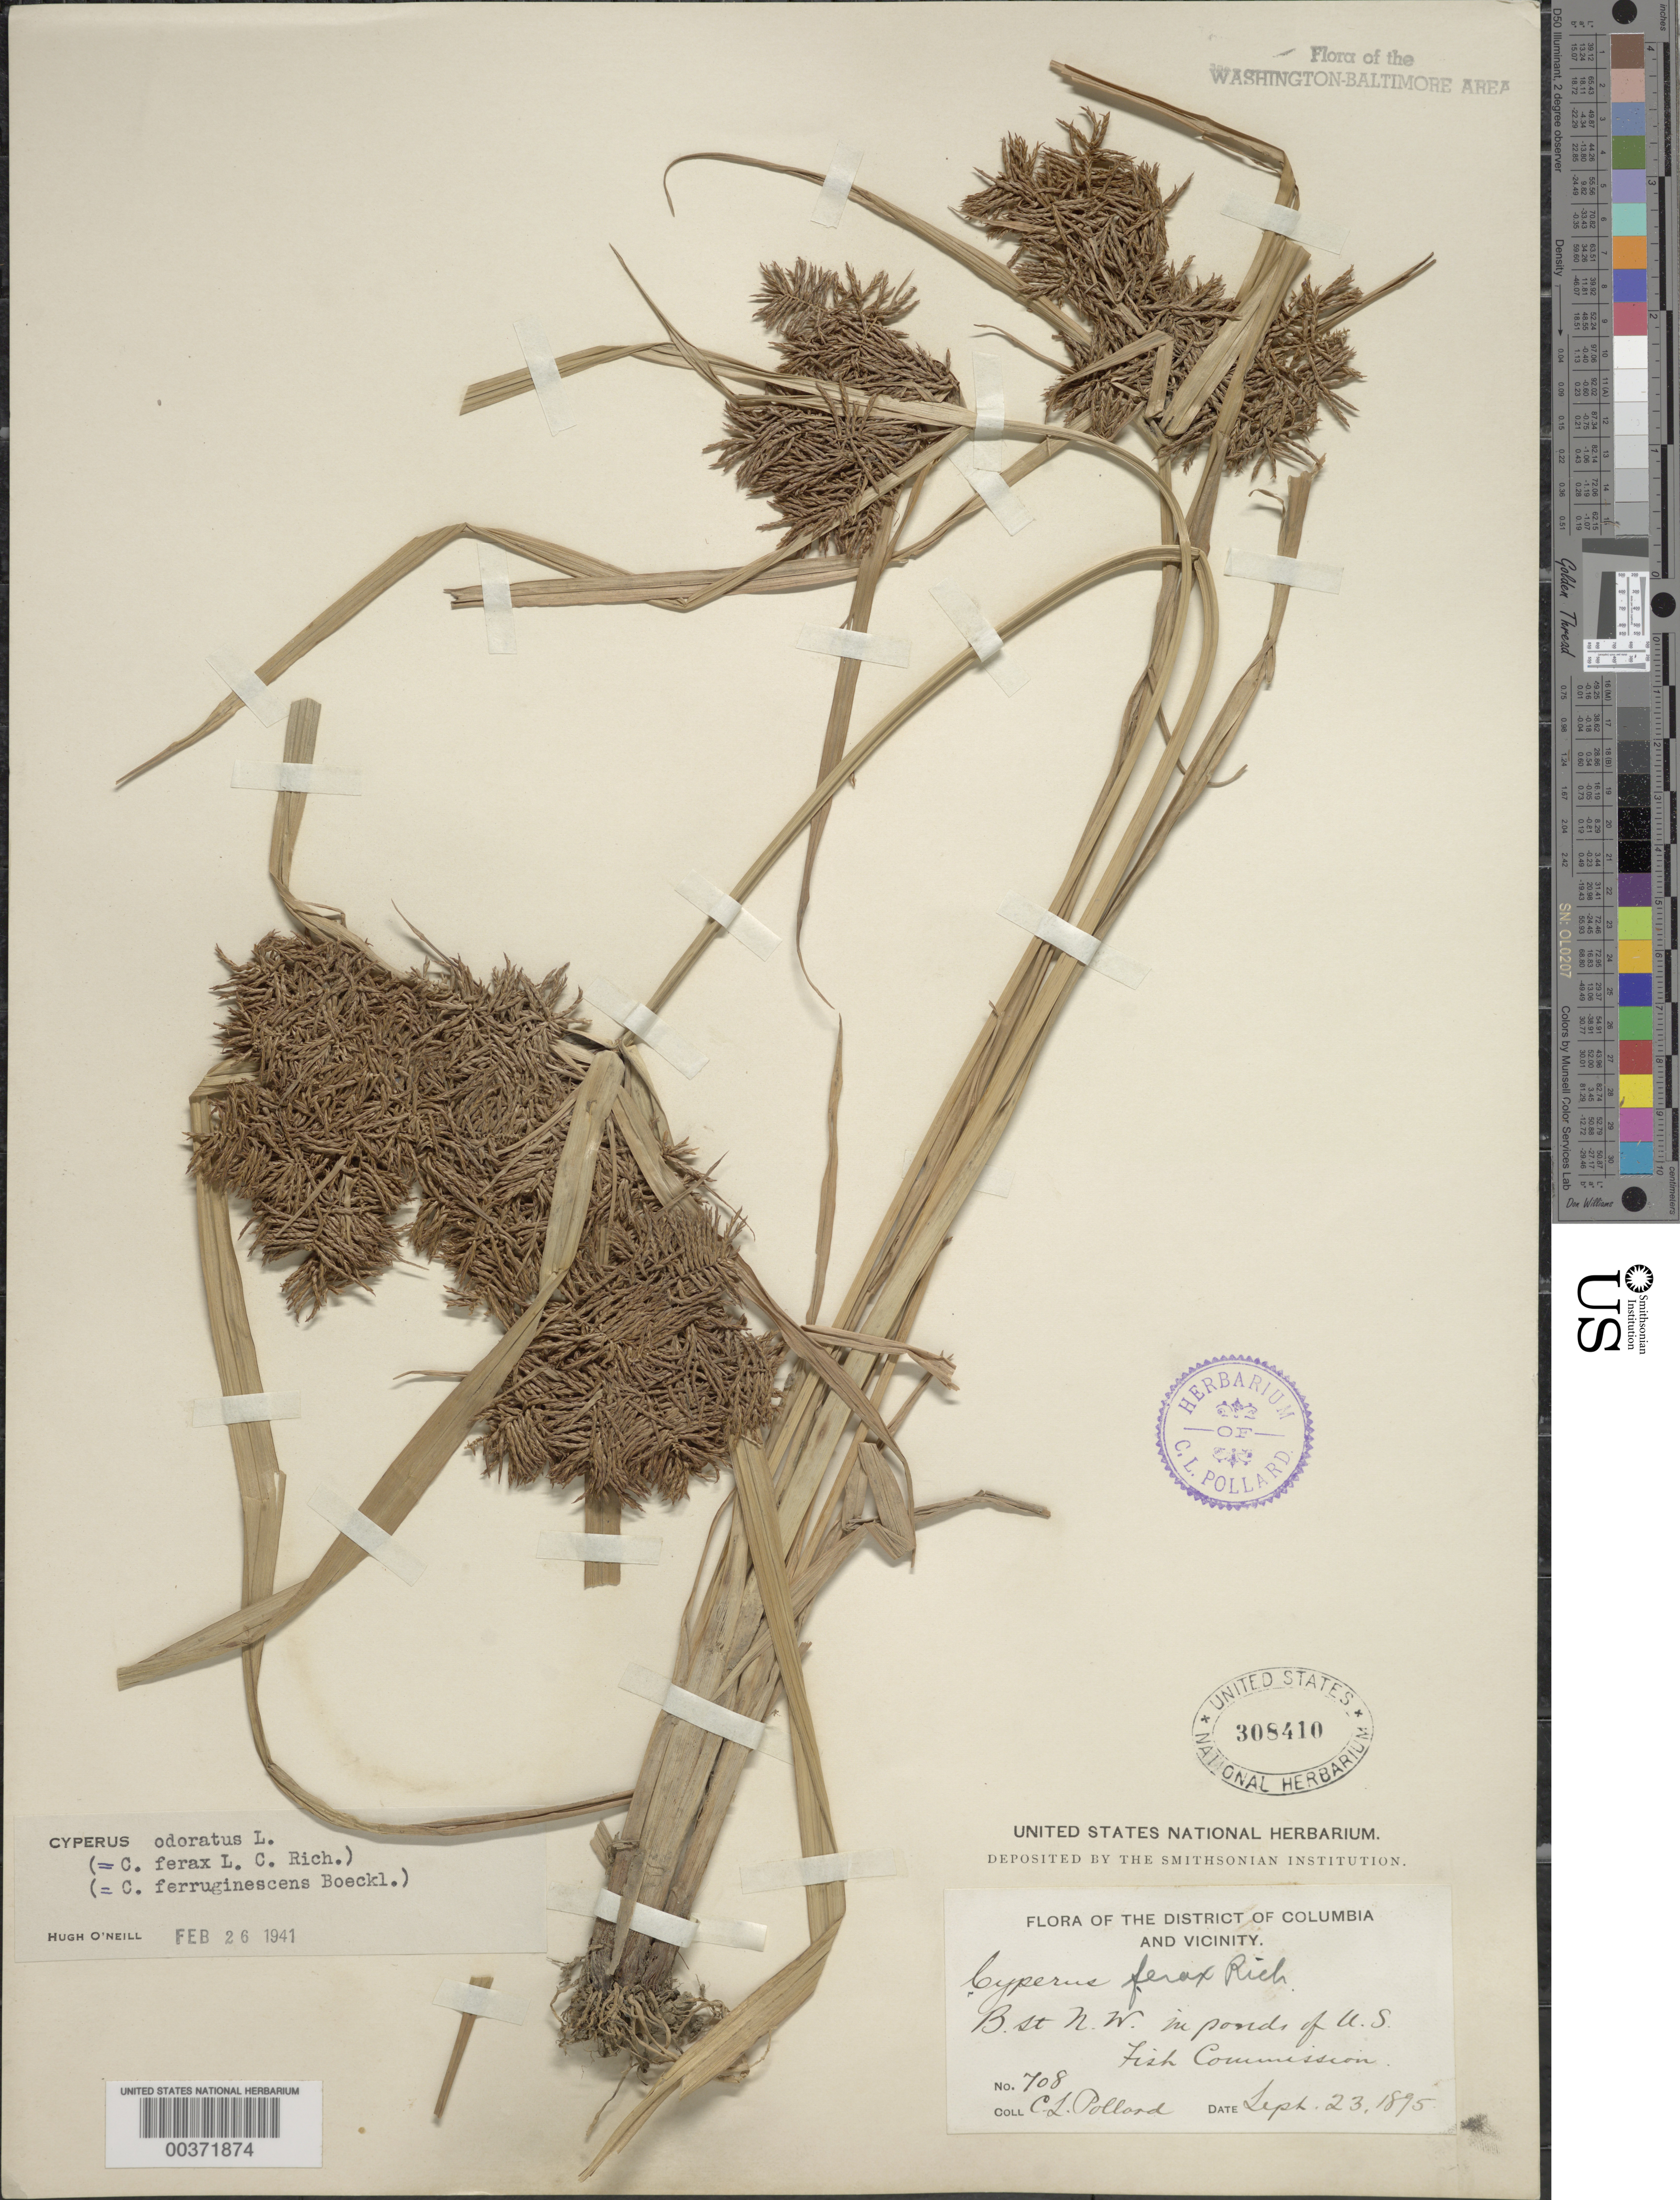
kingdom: Plantae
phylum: Tracheophyta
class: Liliopsida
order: Poales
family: Cyperaceae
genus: Cyperus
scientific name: Cyperus odoratus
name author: L.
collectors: C. L. Pollard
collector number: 708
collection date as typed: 23 Sep 1895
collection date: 1895-09-23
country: United States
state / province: District of Columbia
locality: U.S. Fish Commission Ponds, B St.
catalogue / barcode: US 308410